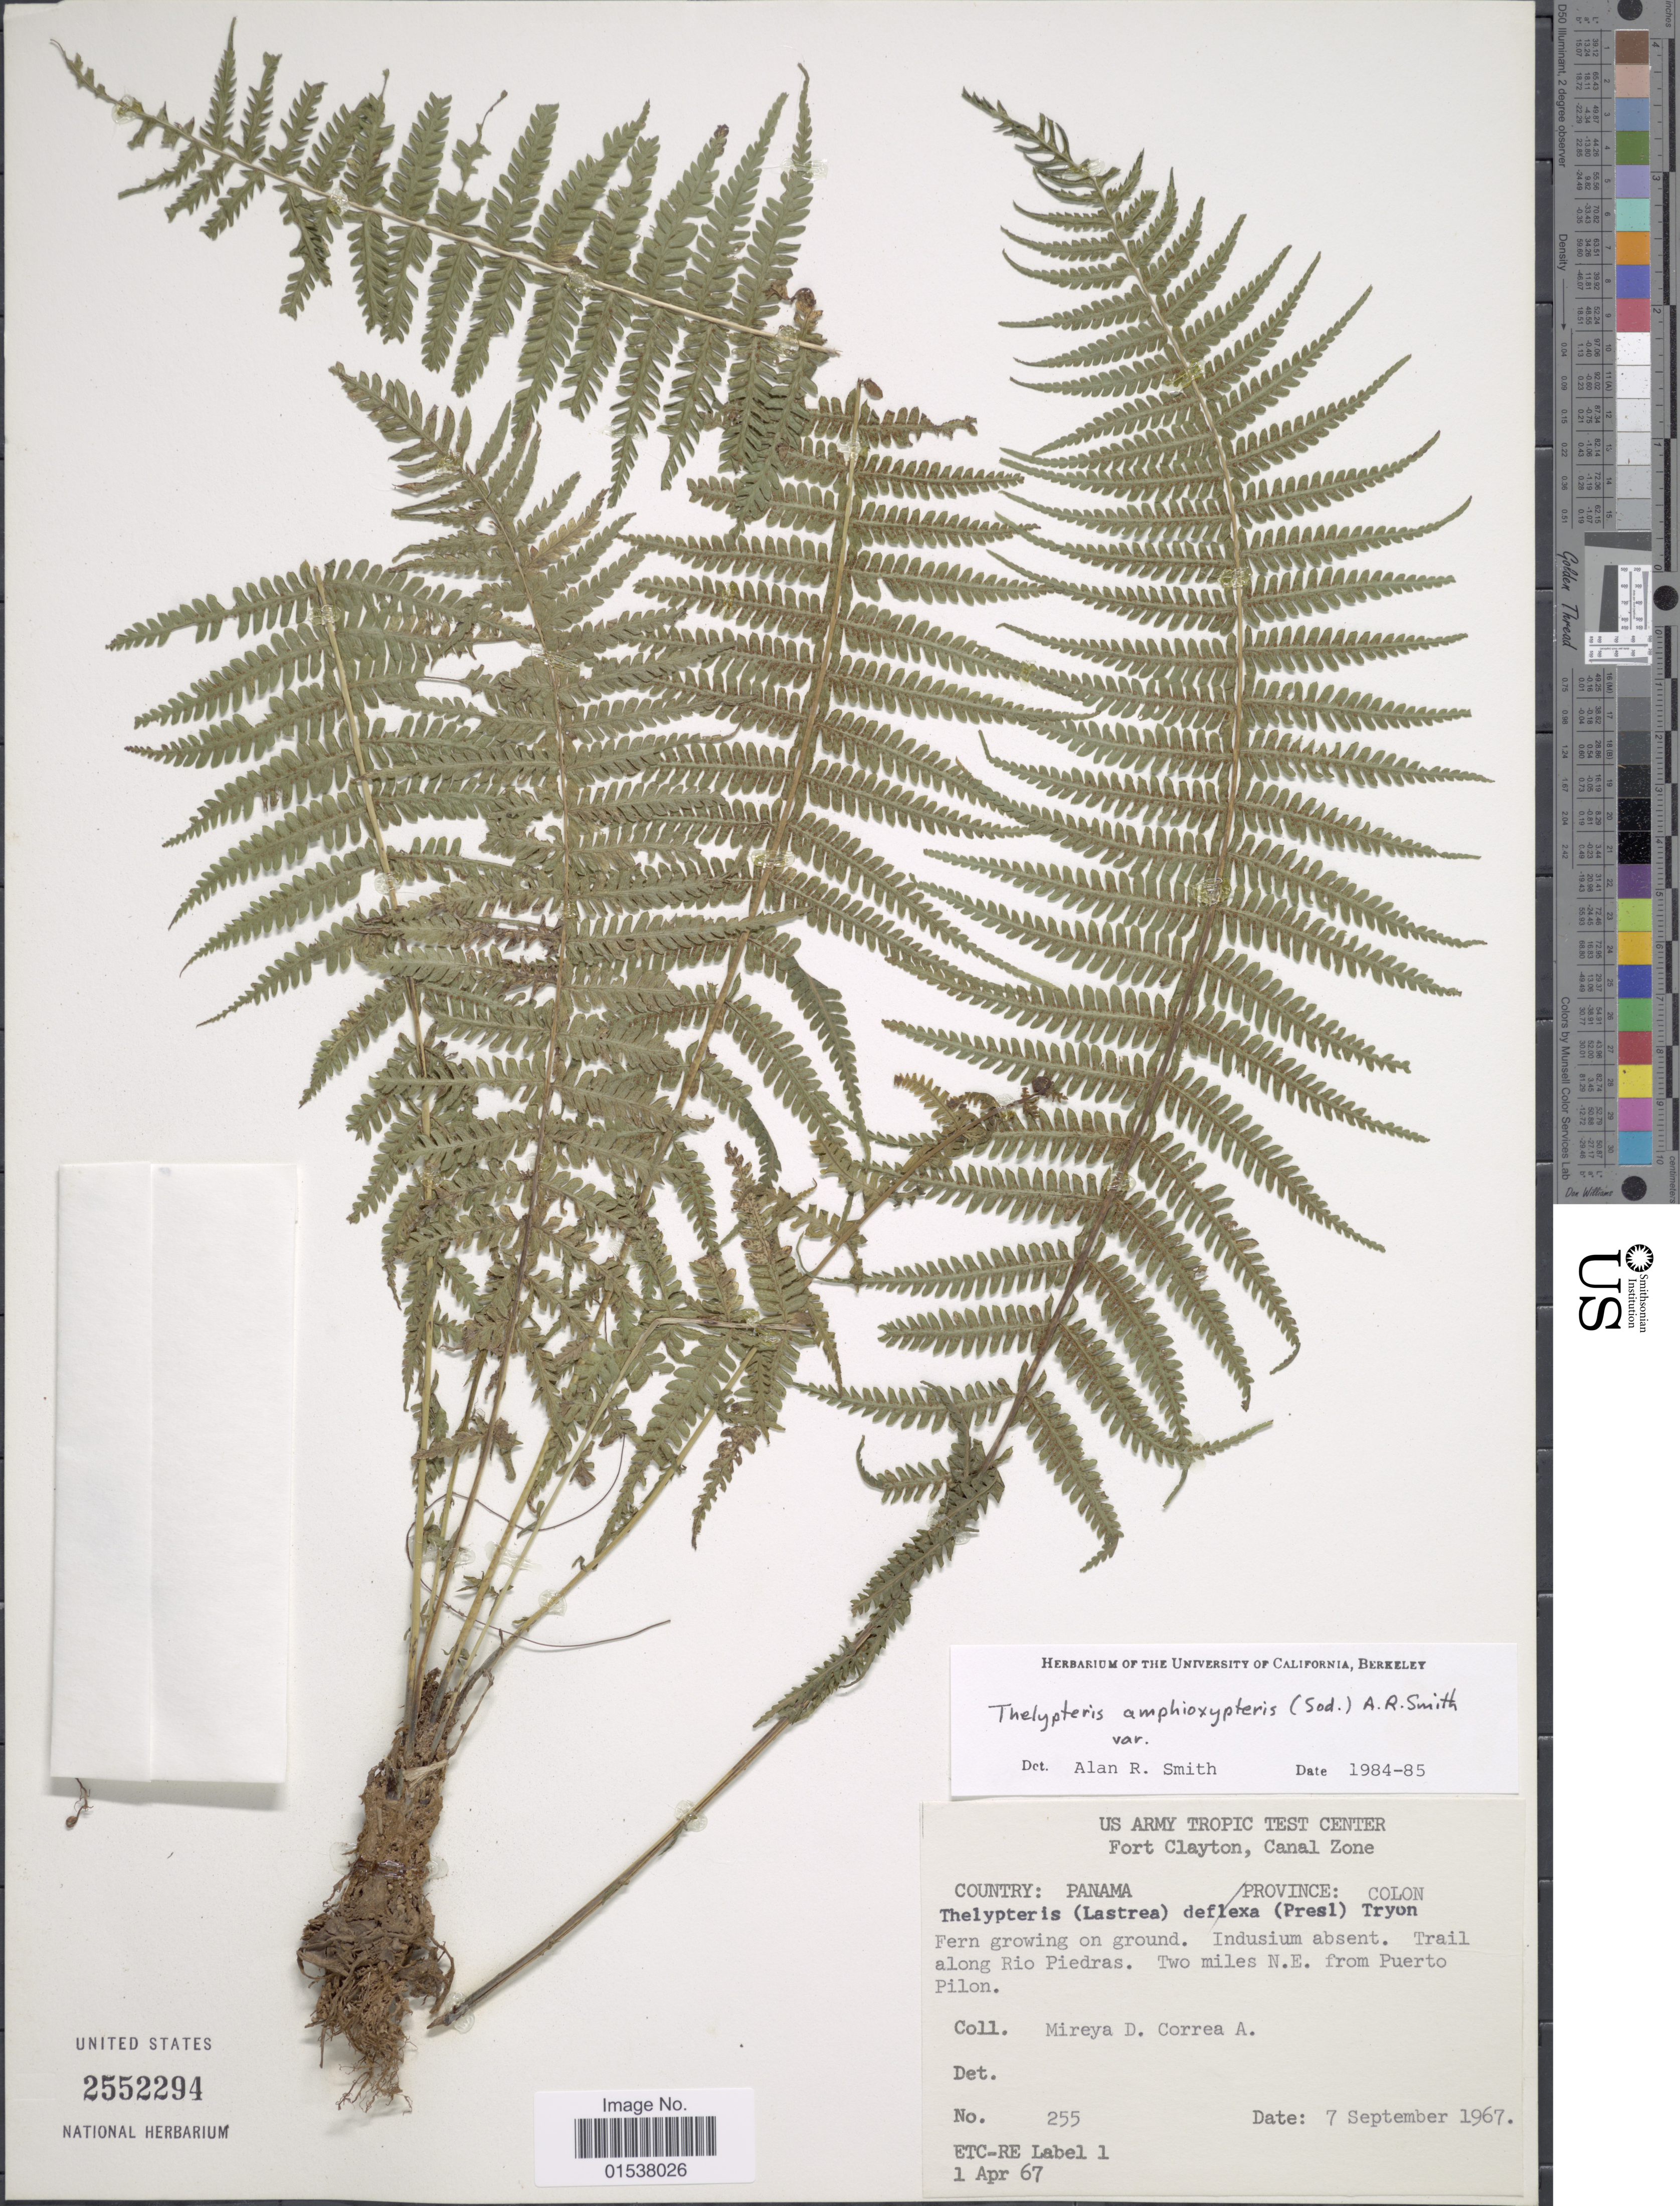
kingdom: Plantae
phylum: Tracheophyta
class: Polypodiopsida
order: Polypodiales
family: Thelypteridaceae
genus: Amauropelta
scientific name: Amauropelta amphioxypteris (Sodiro) comb. nov., ined. 2015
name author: (Sodiro)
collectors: M. D. Corrêa-A.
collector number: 255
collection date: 1967-09-07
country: Panama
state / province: Colón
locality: Province Colon, trail along Rio Piedras, two miles N.E. from Puerto Pilon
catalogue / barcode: US 2552294